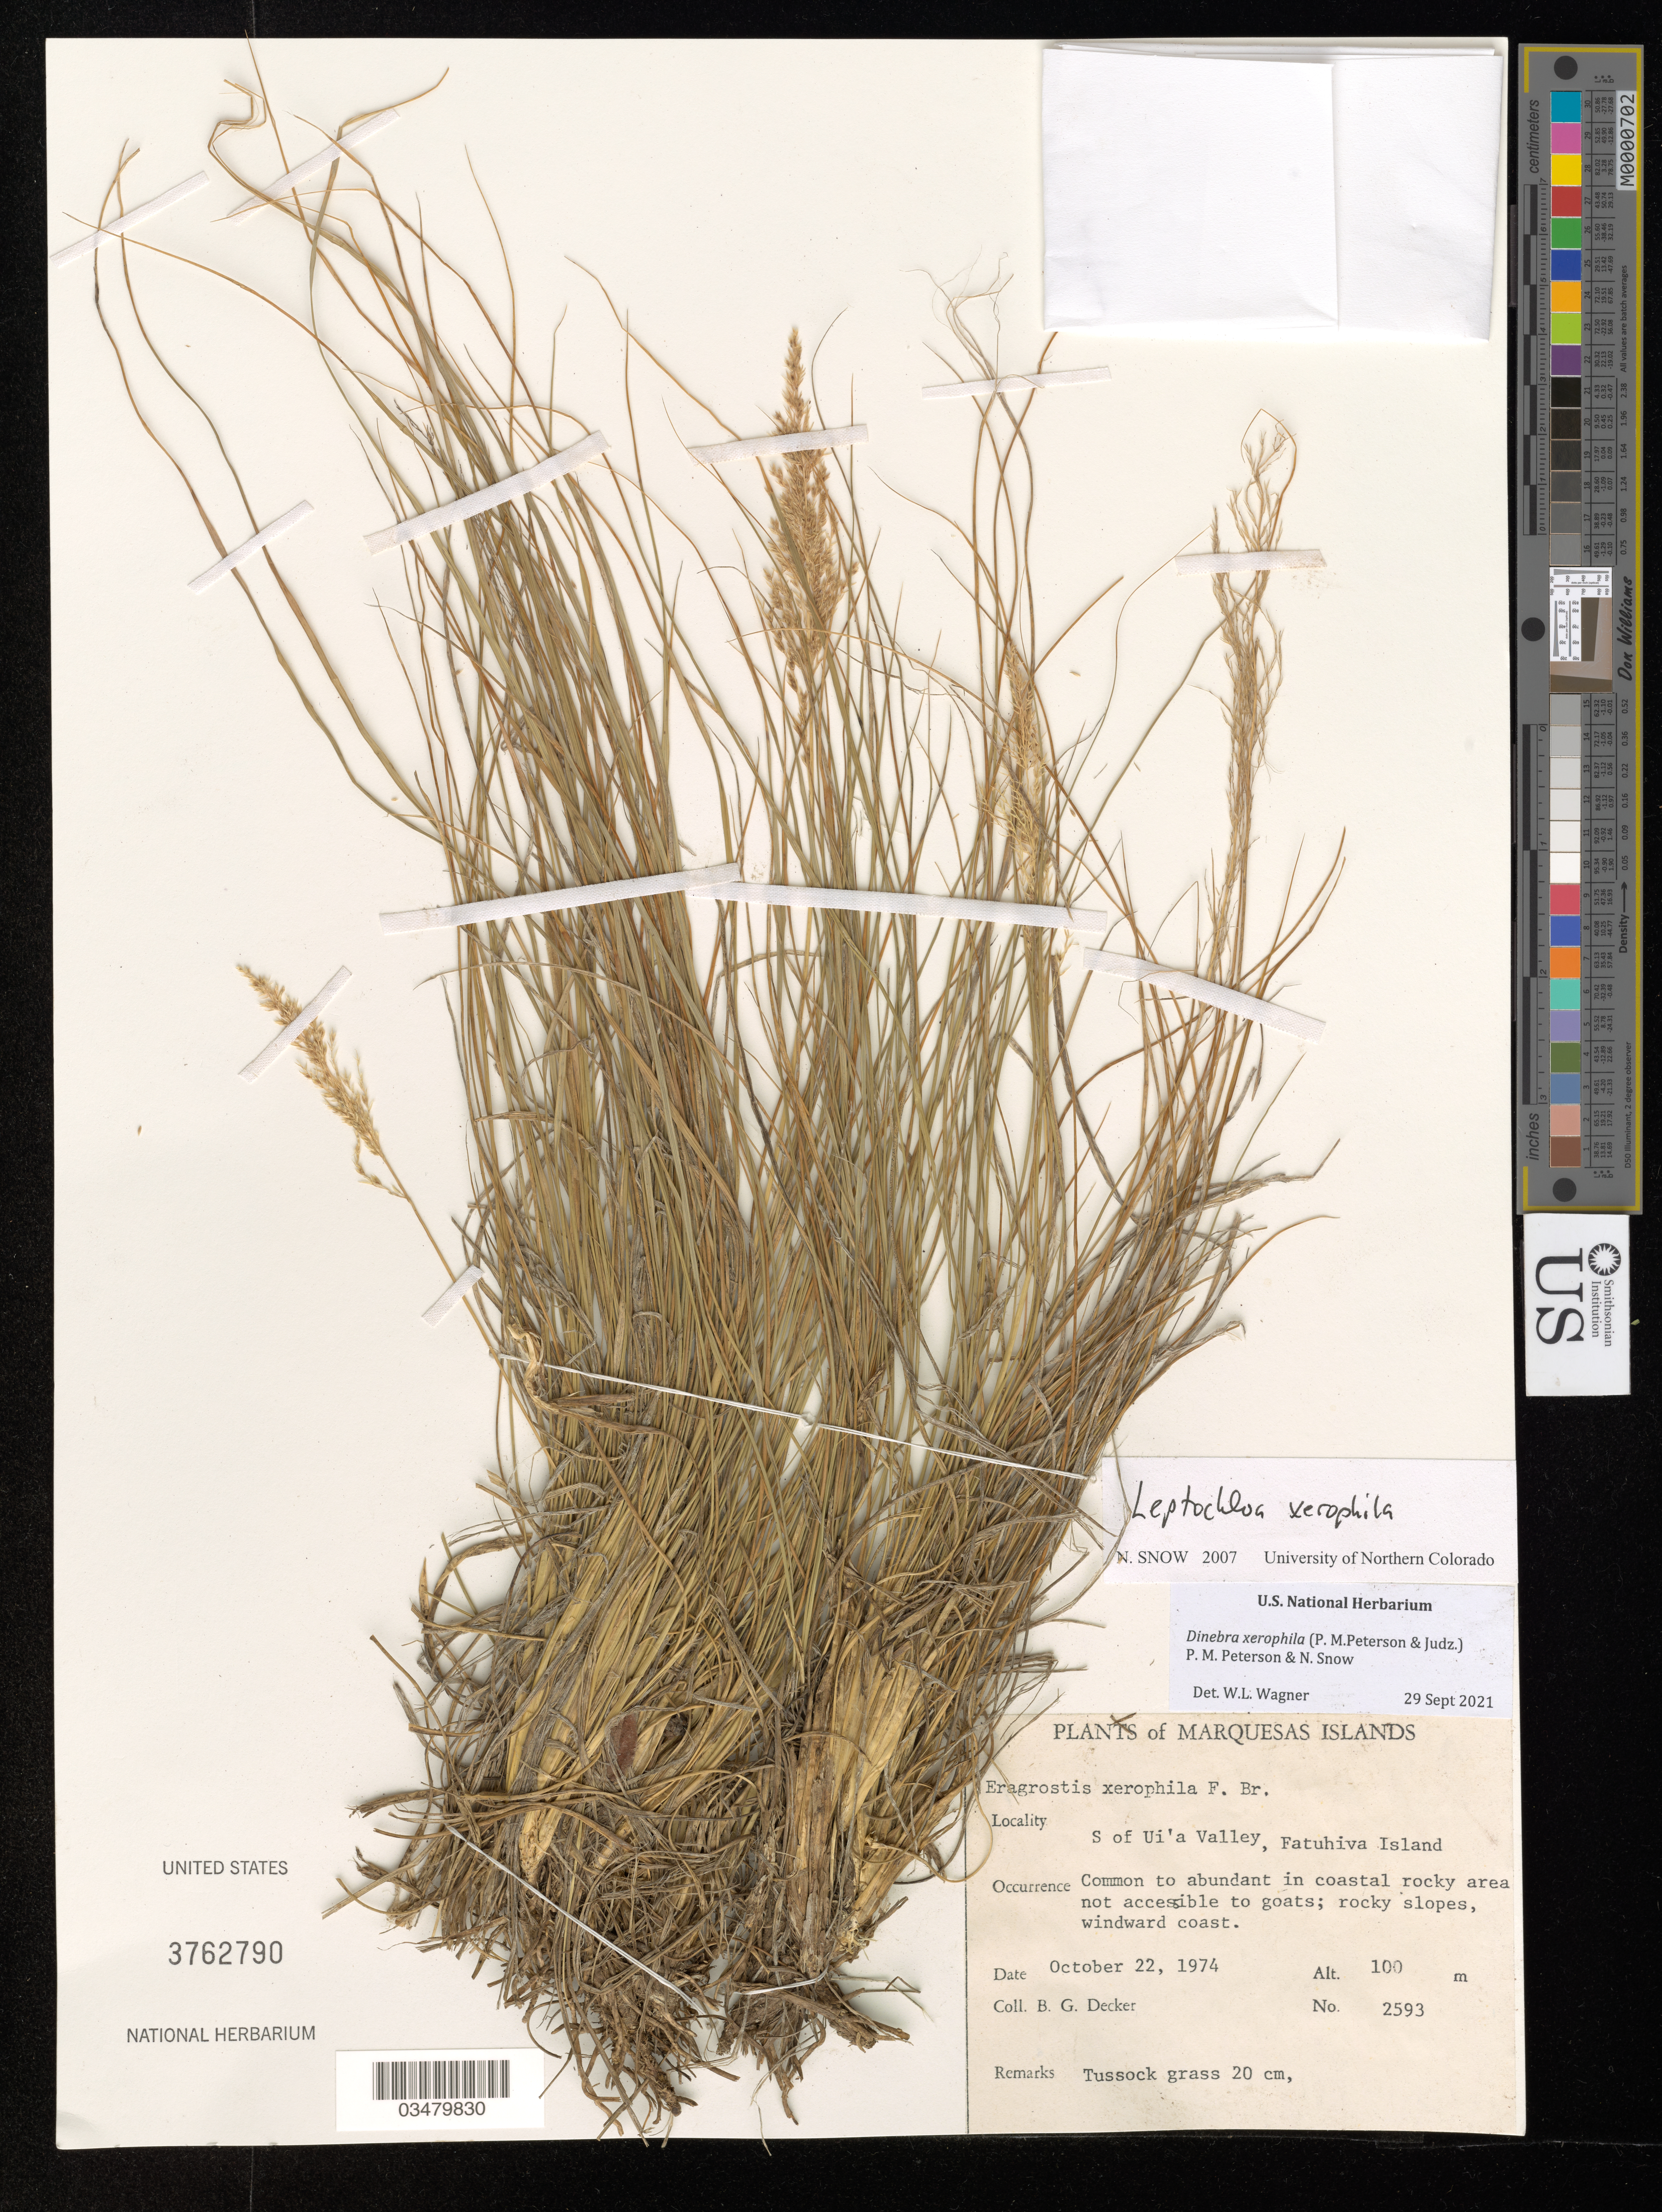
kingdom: Plantae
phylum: Tracheophyta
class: Liliopsida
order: Poales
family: Poaceae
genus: Dinebra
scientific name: Dinebra xerophila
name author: (P.M. Peterson & Judz.) P.M. Peterson & N. Snow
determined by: Wagner, W. L., (BOT), Smithsonian Institution - National Museum of Natural History (UNITED STATES)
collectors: B. G. Decker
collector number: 2593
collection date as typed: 22 October 1974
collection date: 1974-10-22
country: French Polynesia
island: Fatu Hiva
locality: S of Ui'a Valley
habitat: Rocky slopes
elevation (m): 100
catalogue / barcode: US 3762790